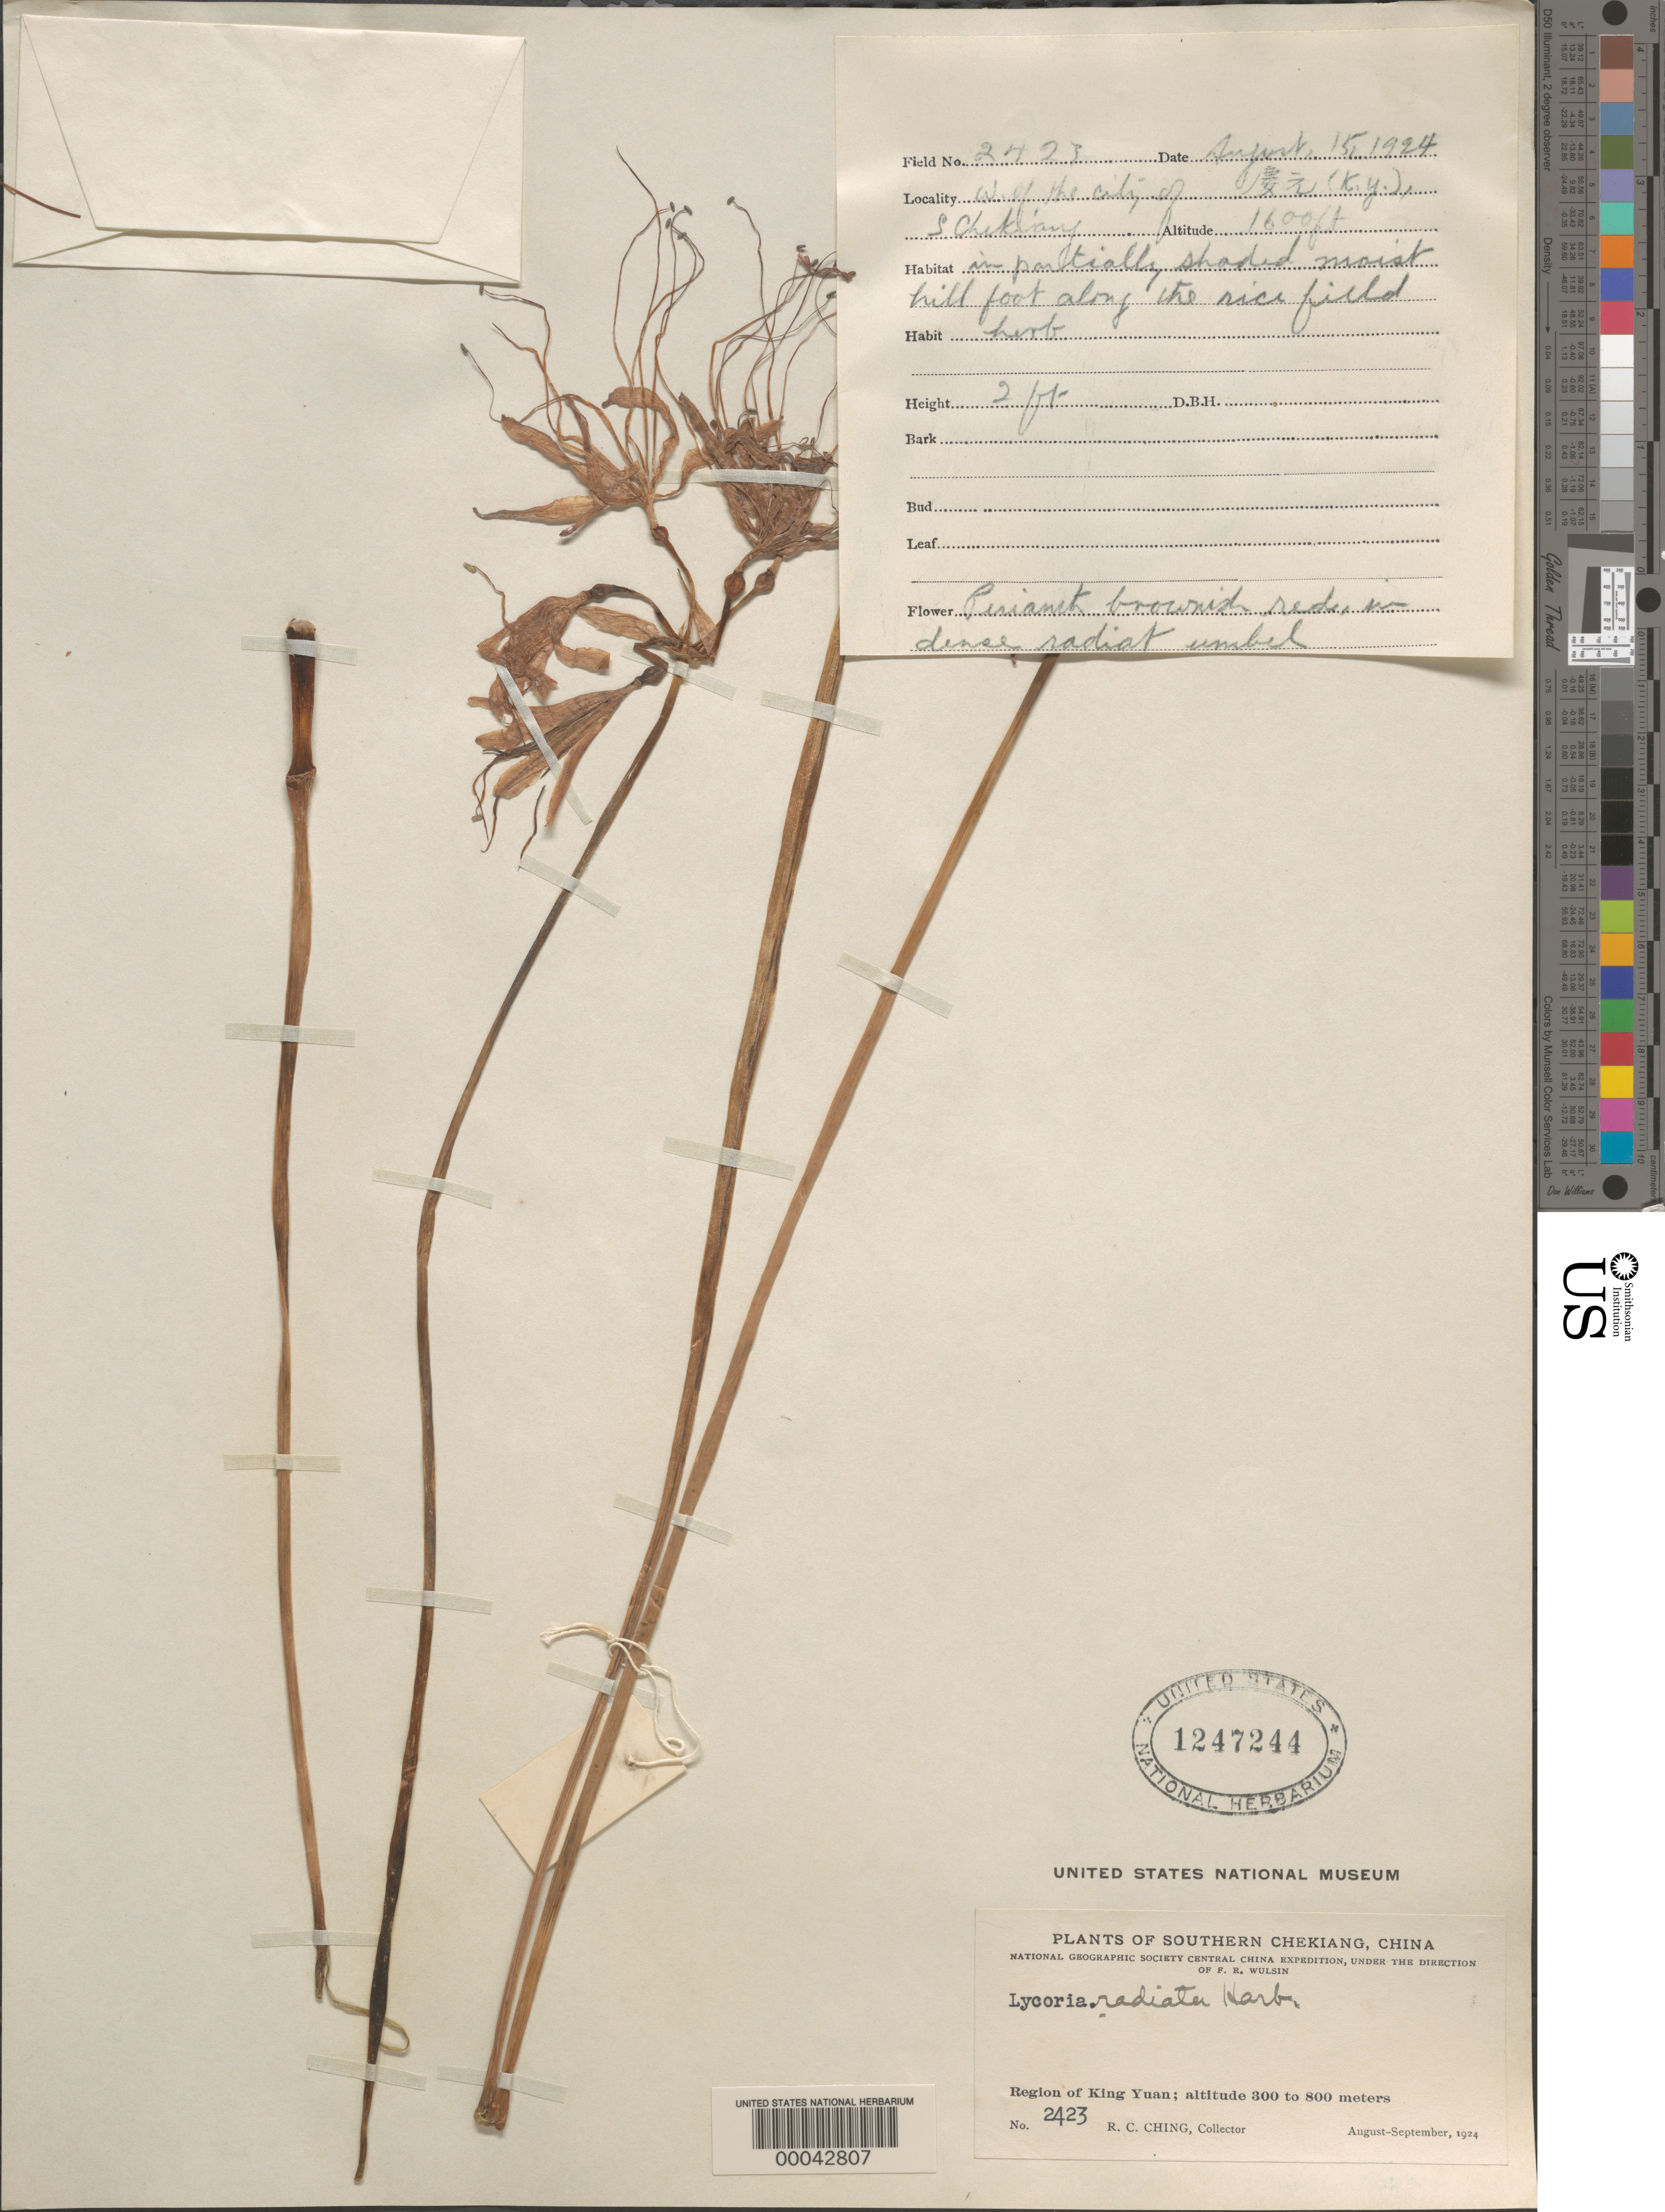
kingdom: Plantae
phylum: Tracheophyta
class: Liliopsida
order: Asparagales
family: Amaryllidaceae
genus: Lycoris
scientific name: Lycoris radiata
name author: Herb.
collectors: R. C. Ching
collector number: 2423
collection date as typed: Sep 1924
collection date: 1924-09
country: China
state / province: Zhejiang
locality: Region of kin yuan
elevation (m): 300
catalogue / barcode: US 1247244